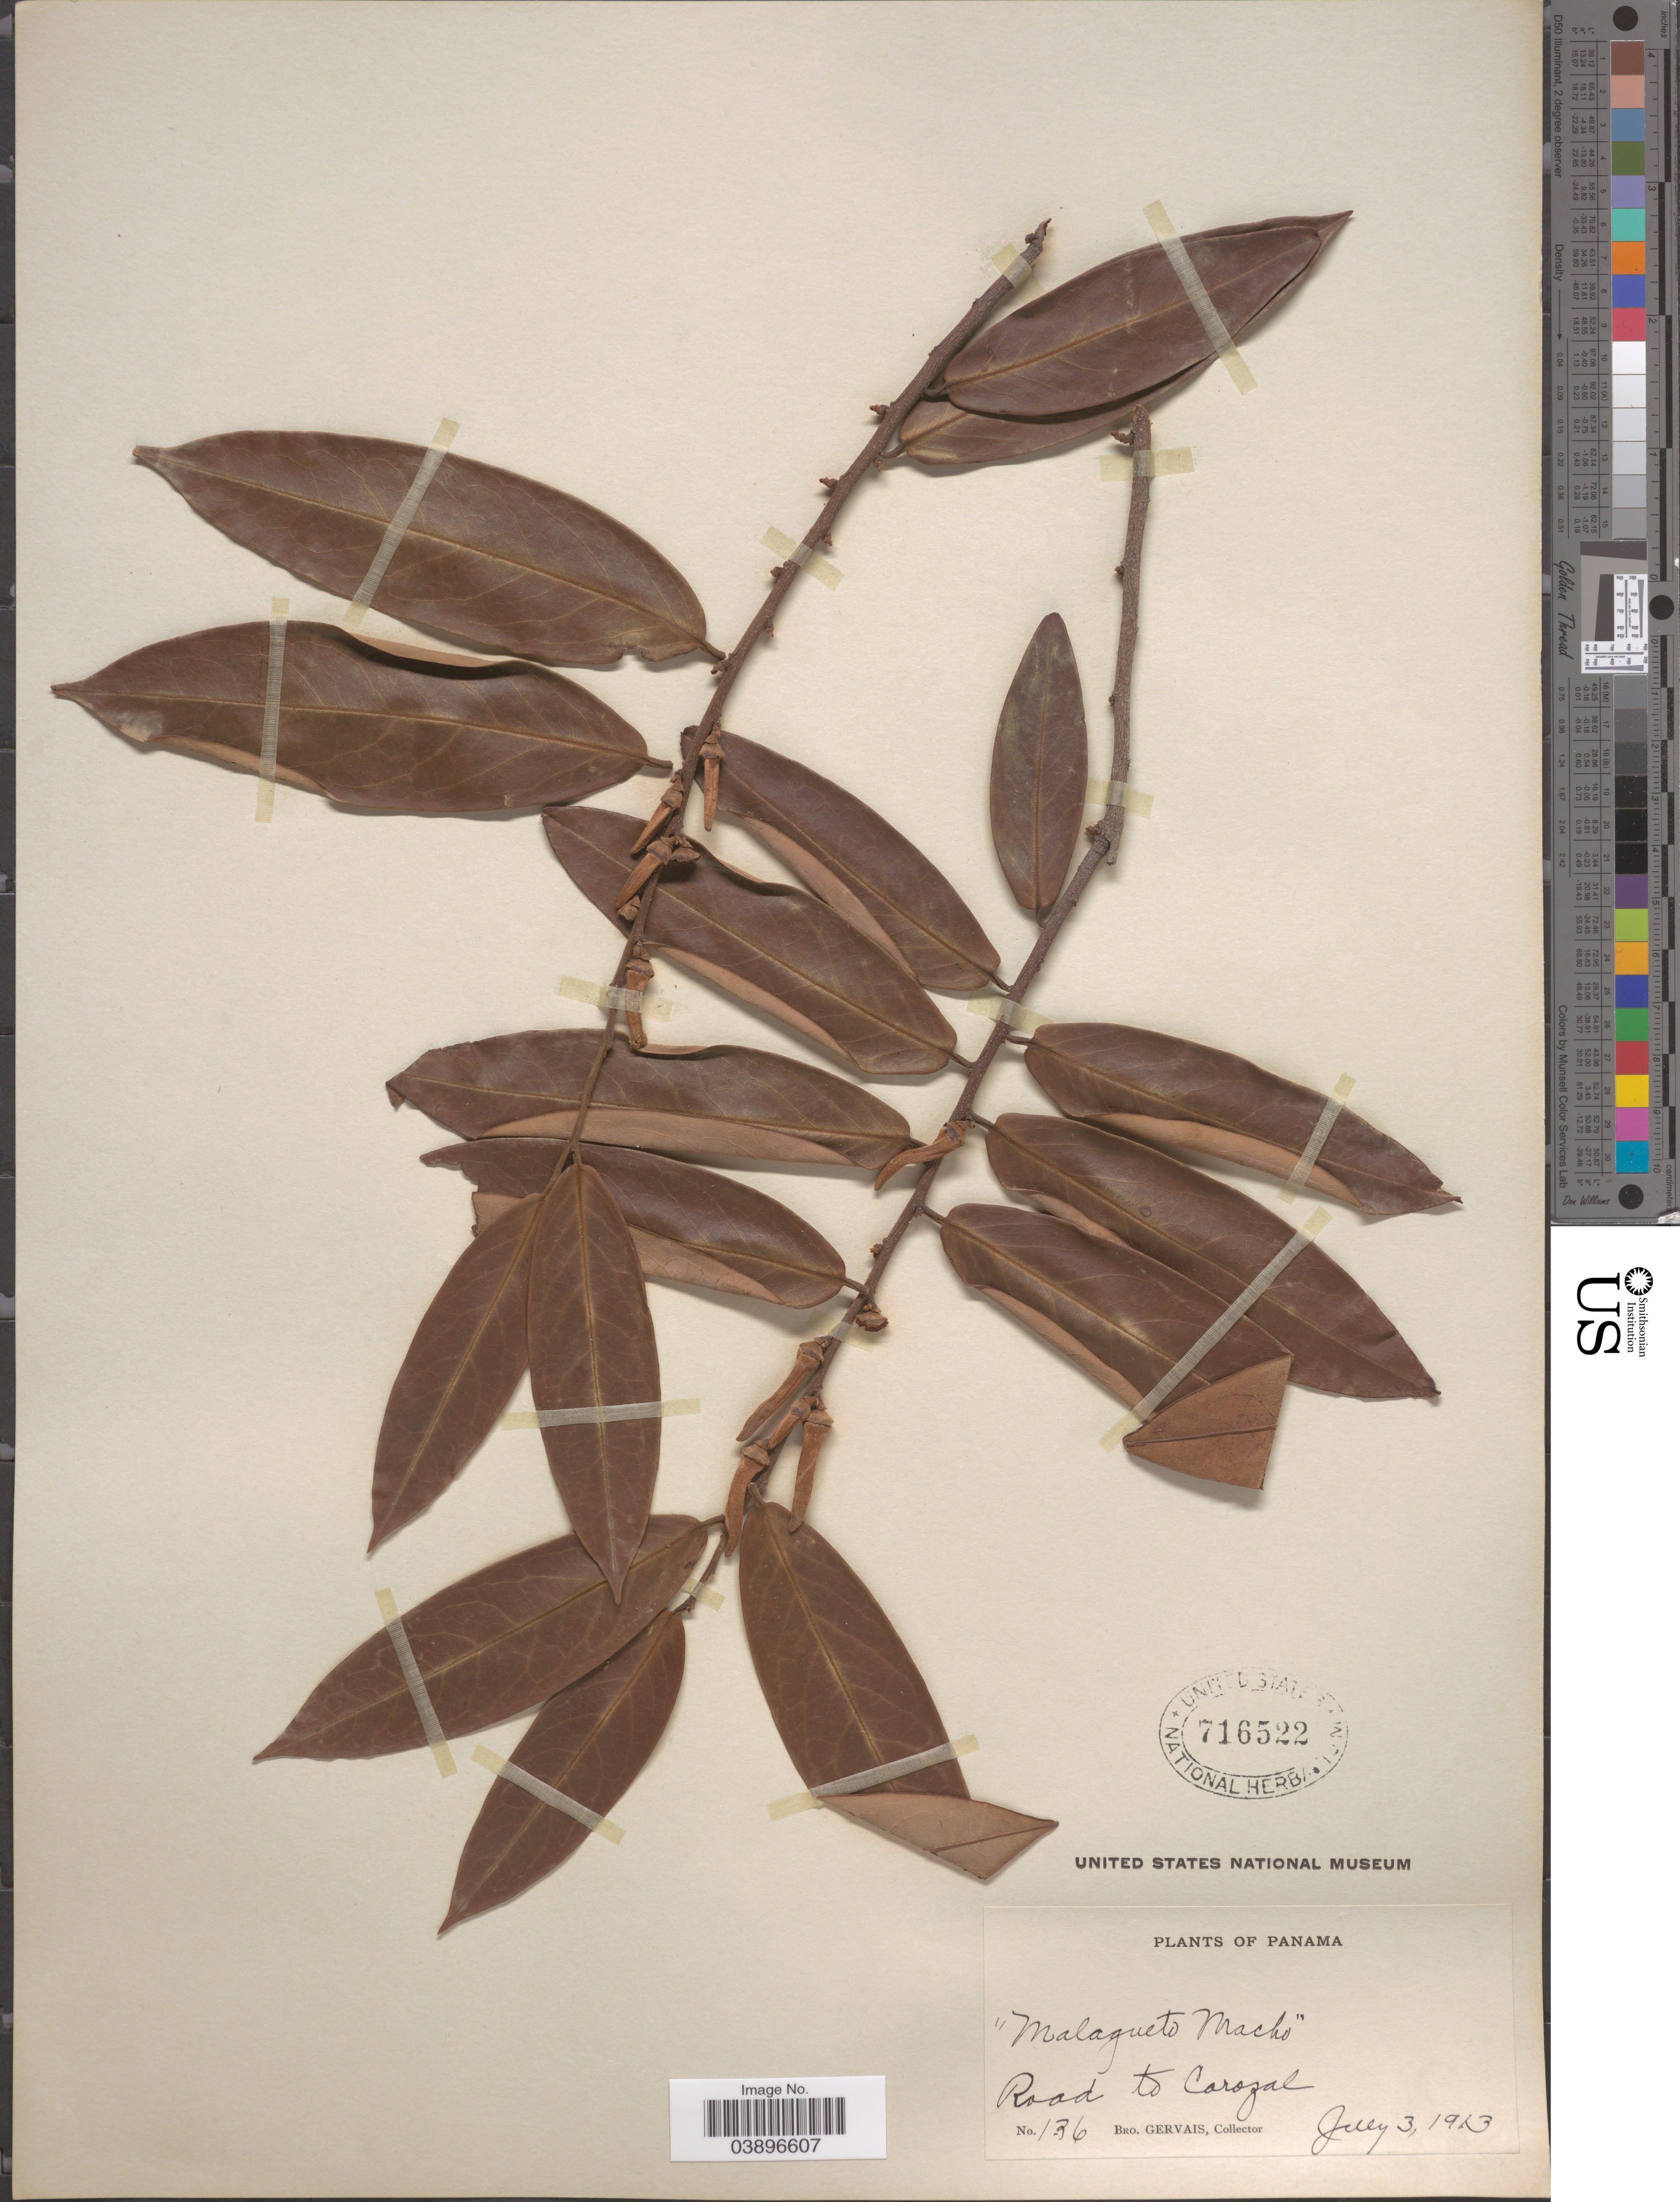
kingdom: Plantae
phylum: Tracheophyta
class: Magnoliopsida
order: Magnoliales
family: Annonaceae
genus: Xylopia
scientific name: Xylopia aromatica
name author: (Lam.) Mart.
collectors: B. Gervais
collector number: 136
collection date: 1913-07-03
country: Panama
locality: Road to Corozal.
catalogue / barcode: US 716522